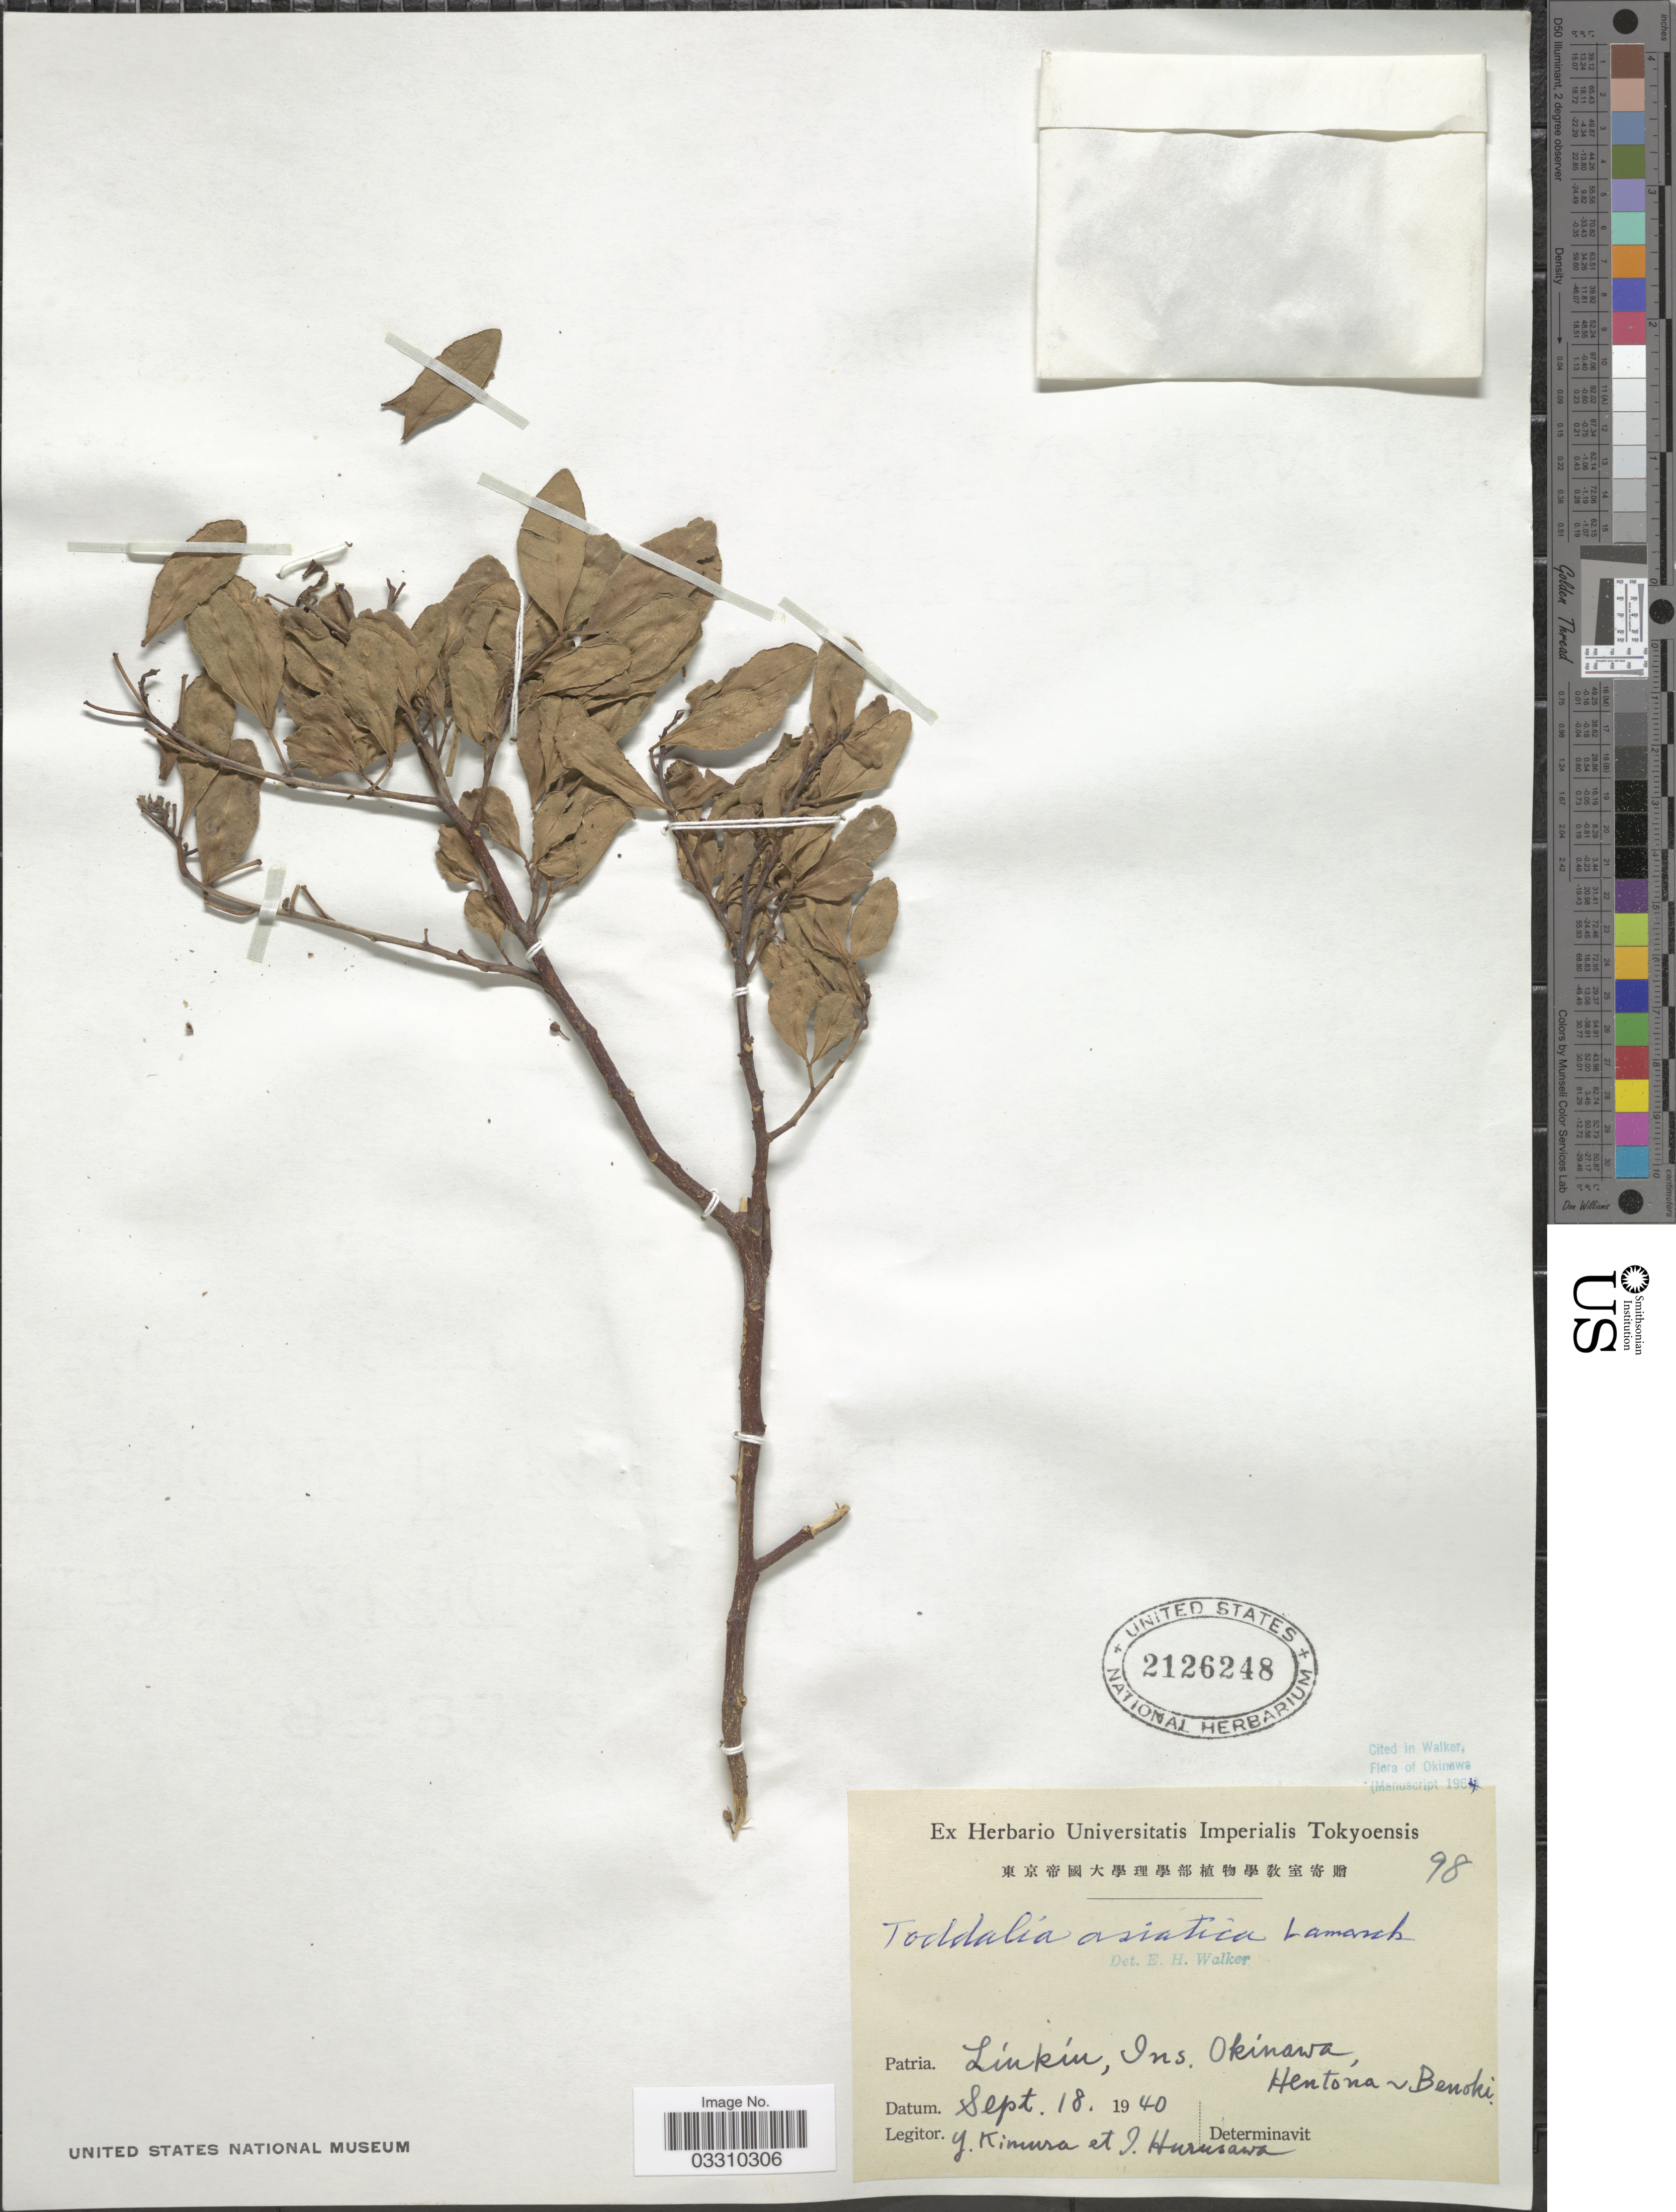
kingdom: Plantae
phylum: Tracheophyta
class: Magnoliopsida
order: Sapindales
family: Rutaceae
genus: Zanthoxylum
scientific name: Zanthoxylum asiaticum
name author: (L.) Appelhans et al.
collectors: Y. Kimura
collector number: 98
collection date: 1940-09-18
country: Japan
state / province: Okinawa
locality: Liukiu, Ins. Okanawa, Hentona-Benoki.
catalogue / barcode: US 2126248